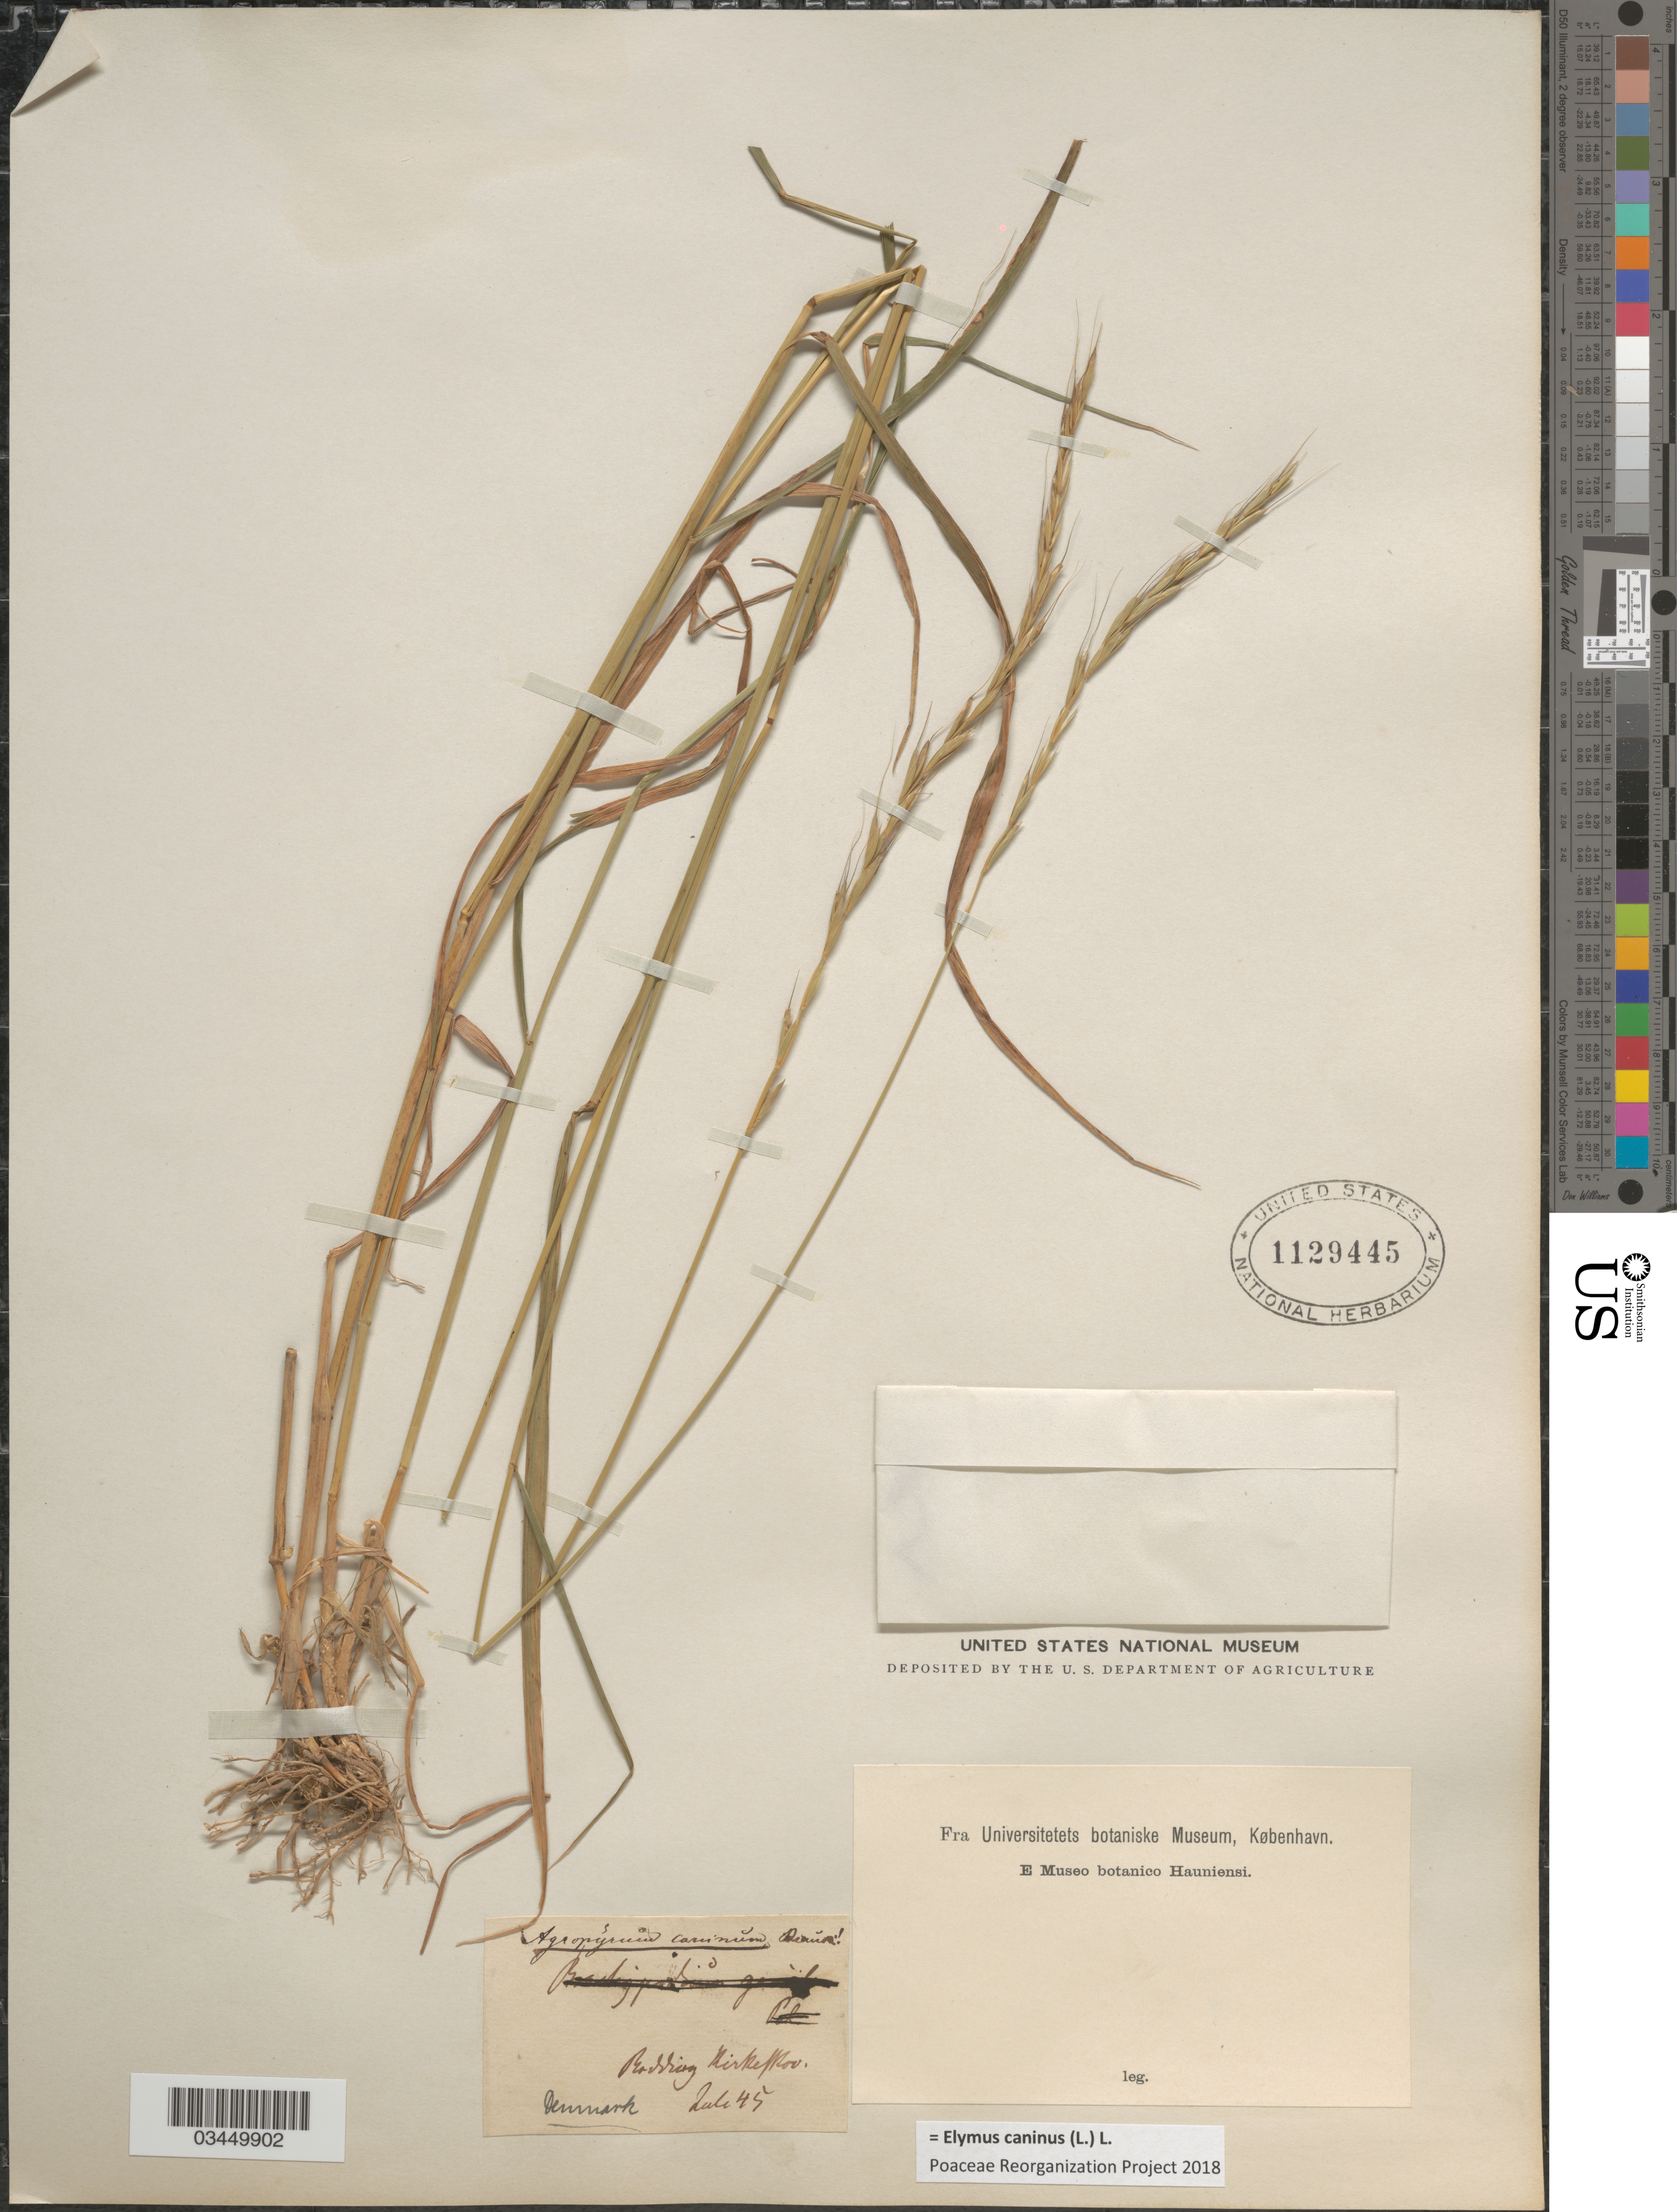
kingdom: Plantae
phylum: Tracheophyta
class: Liliopsida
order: Poales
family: Poaceae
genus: Elymus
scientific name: Elymus caninus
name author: (L.) L.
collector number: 45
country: Denmark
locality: Rodding Kirkeskov.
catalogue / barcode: US 1129445